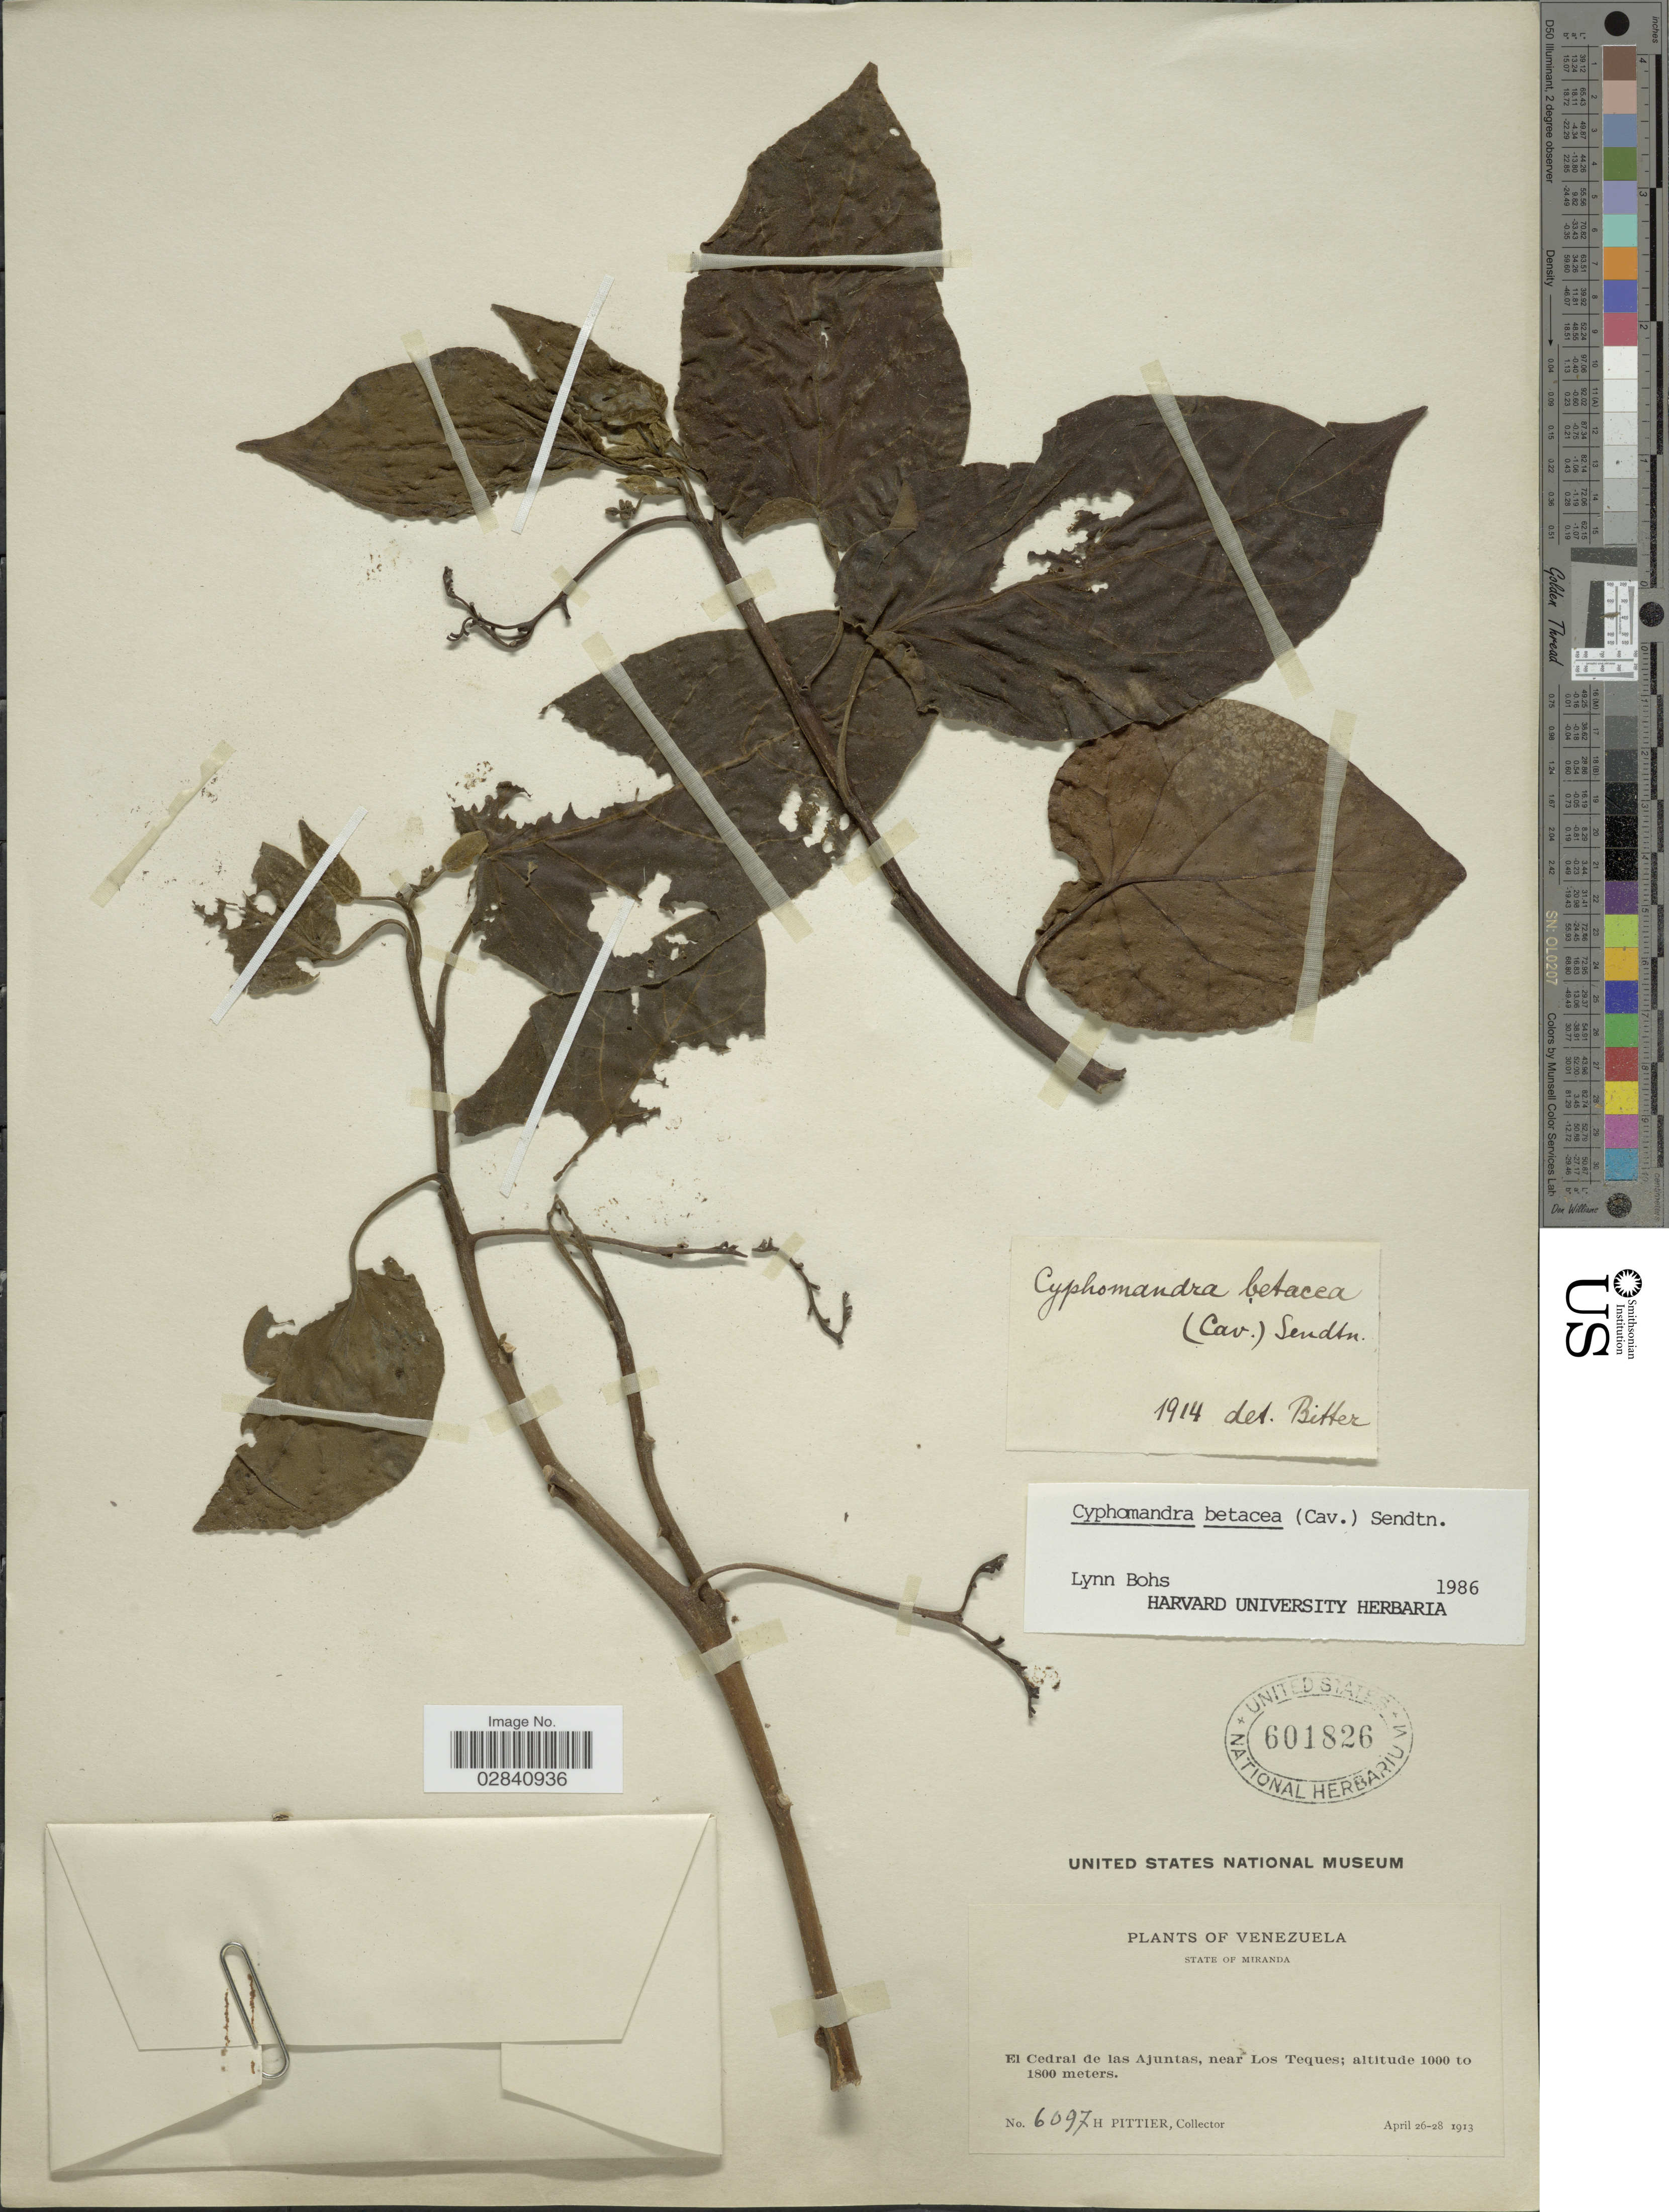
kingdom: Plantae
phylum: Tracheophyta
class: Magnoliopsida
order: Solanales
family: Solanaceae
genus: Cyphomandra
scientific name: Cyphomandra betacea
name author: (Cav.) Sendtn.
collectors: H. F. Pittier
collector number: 6097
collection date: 1913-04-26/1913-04-28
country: Venezuela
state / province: Miranda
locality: El Cedral de las Ajuntas, near Los Teques.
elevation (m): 1000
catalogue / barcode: US 601826